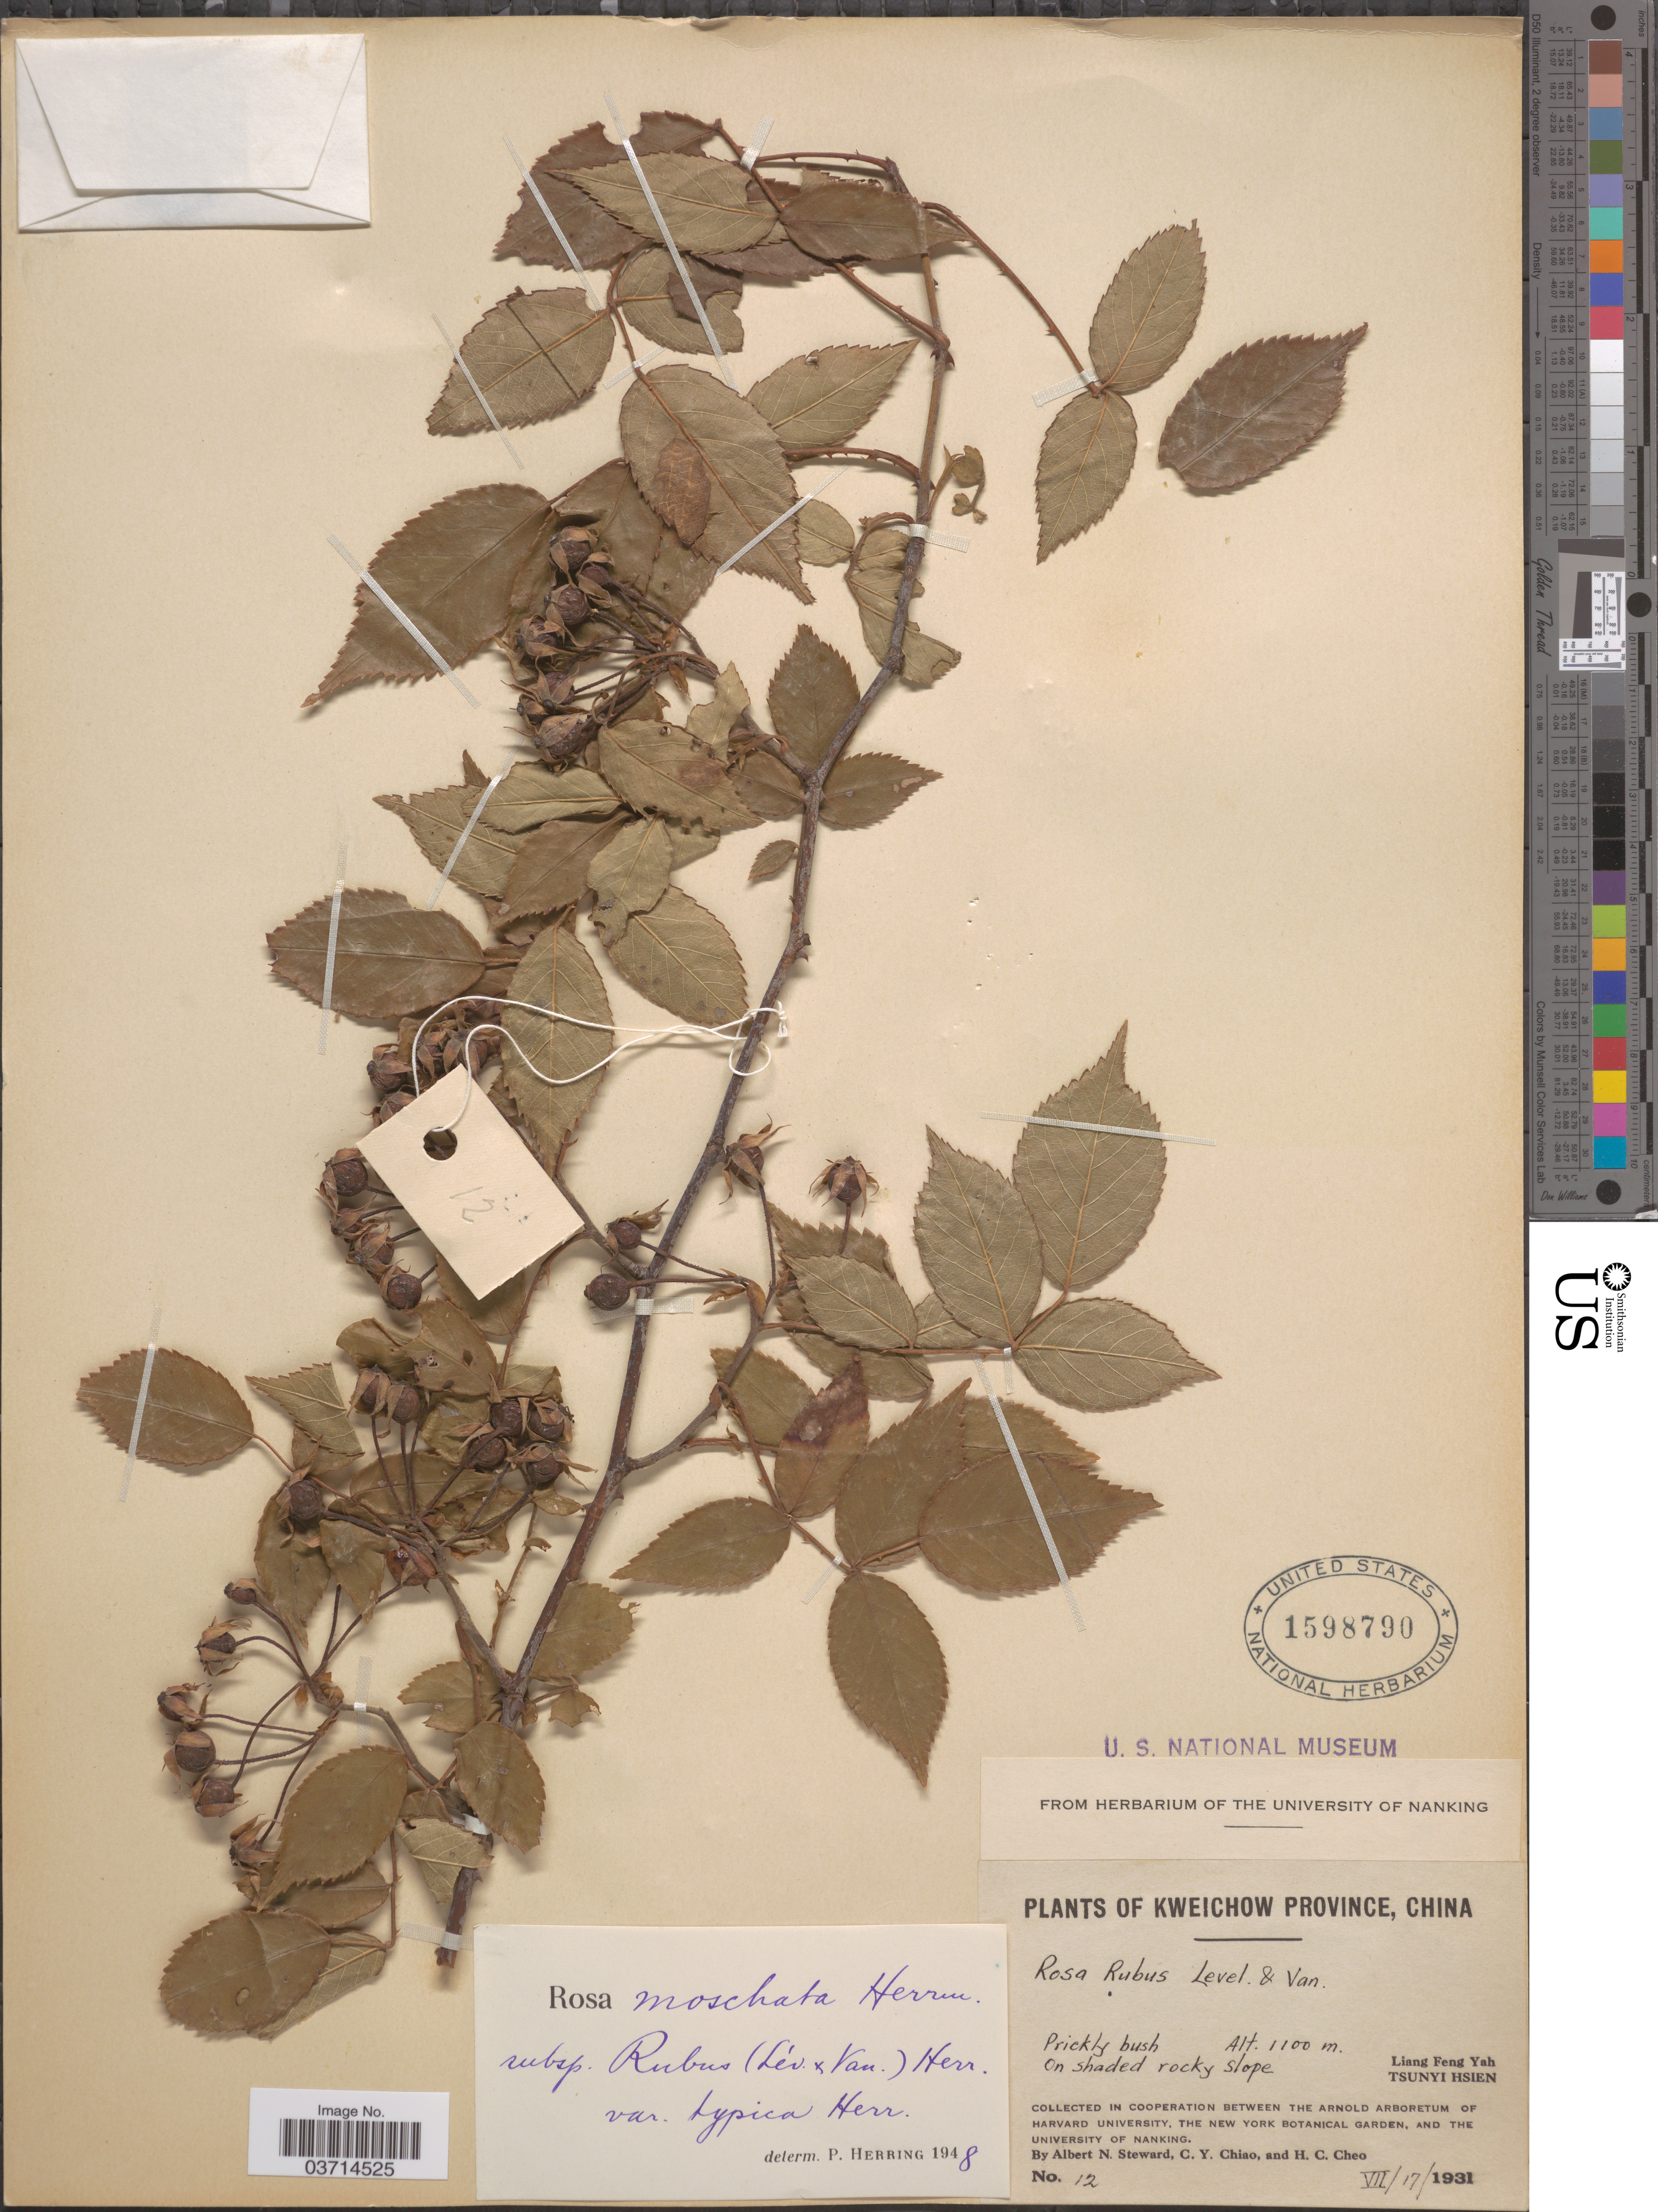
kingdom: Plantae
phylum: Tracheophyta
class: Magnoliopsida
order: Rosales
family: Rosaceae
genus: Rosa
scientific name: Rosa rubus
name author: H. Lév. & Vaniot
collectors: A. N. Steward, C. Y. Chiao & H. Cheo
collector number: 12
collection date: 1931-07-17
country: China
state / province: Guizhou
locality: Kweichow Province. Liang Feng Yah. Tsunyi Hsien.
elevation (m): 1100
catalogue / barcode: US 1598790